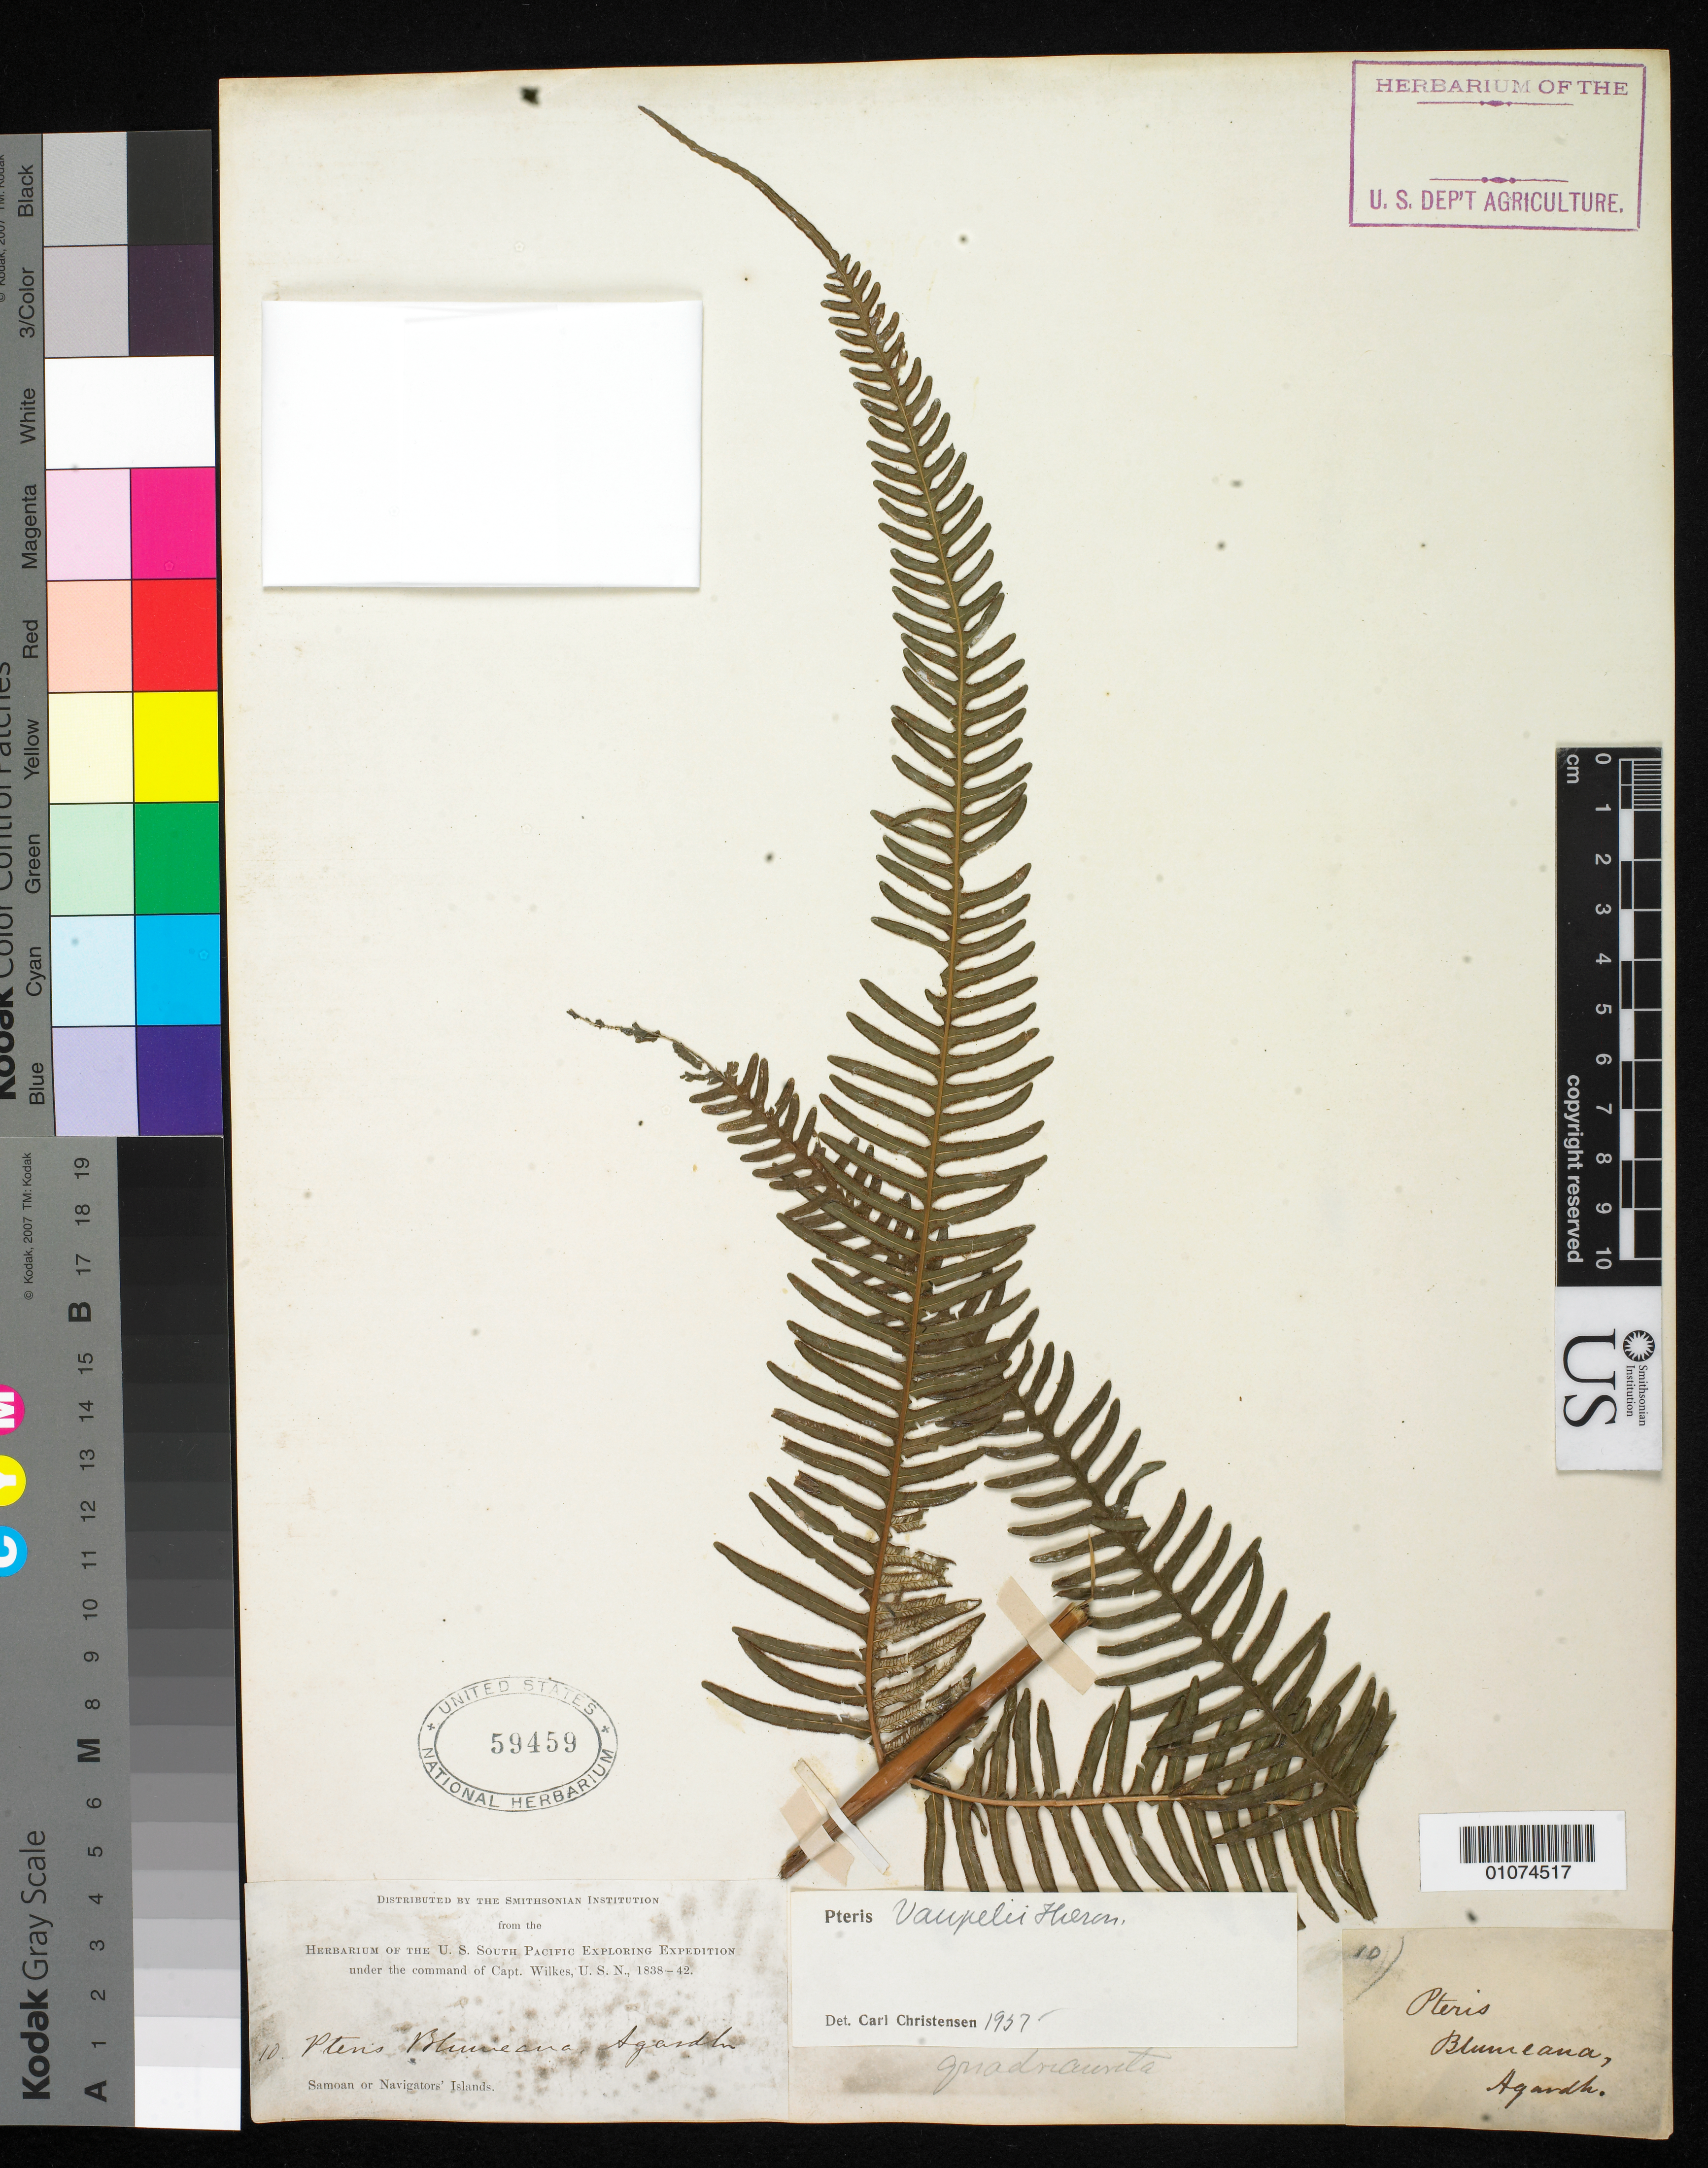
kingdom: Plantae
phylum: Tracheophyta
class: Polypodiopsida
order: Polypodiales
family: Pteridaceae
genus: Pteris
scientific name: Pteris pacifica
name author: Hieron.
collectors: Wilkes Explor. Exped.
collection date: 1838/1842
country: American Samoa / Samoa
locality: Samoan Islands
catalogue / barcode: US 59459